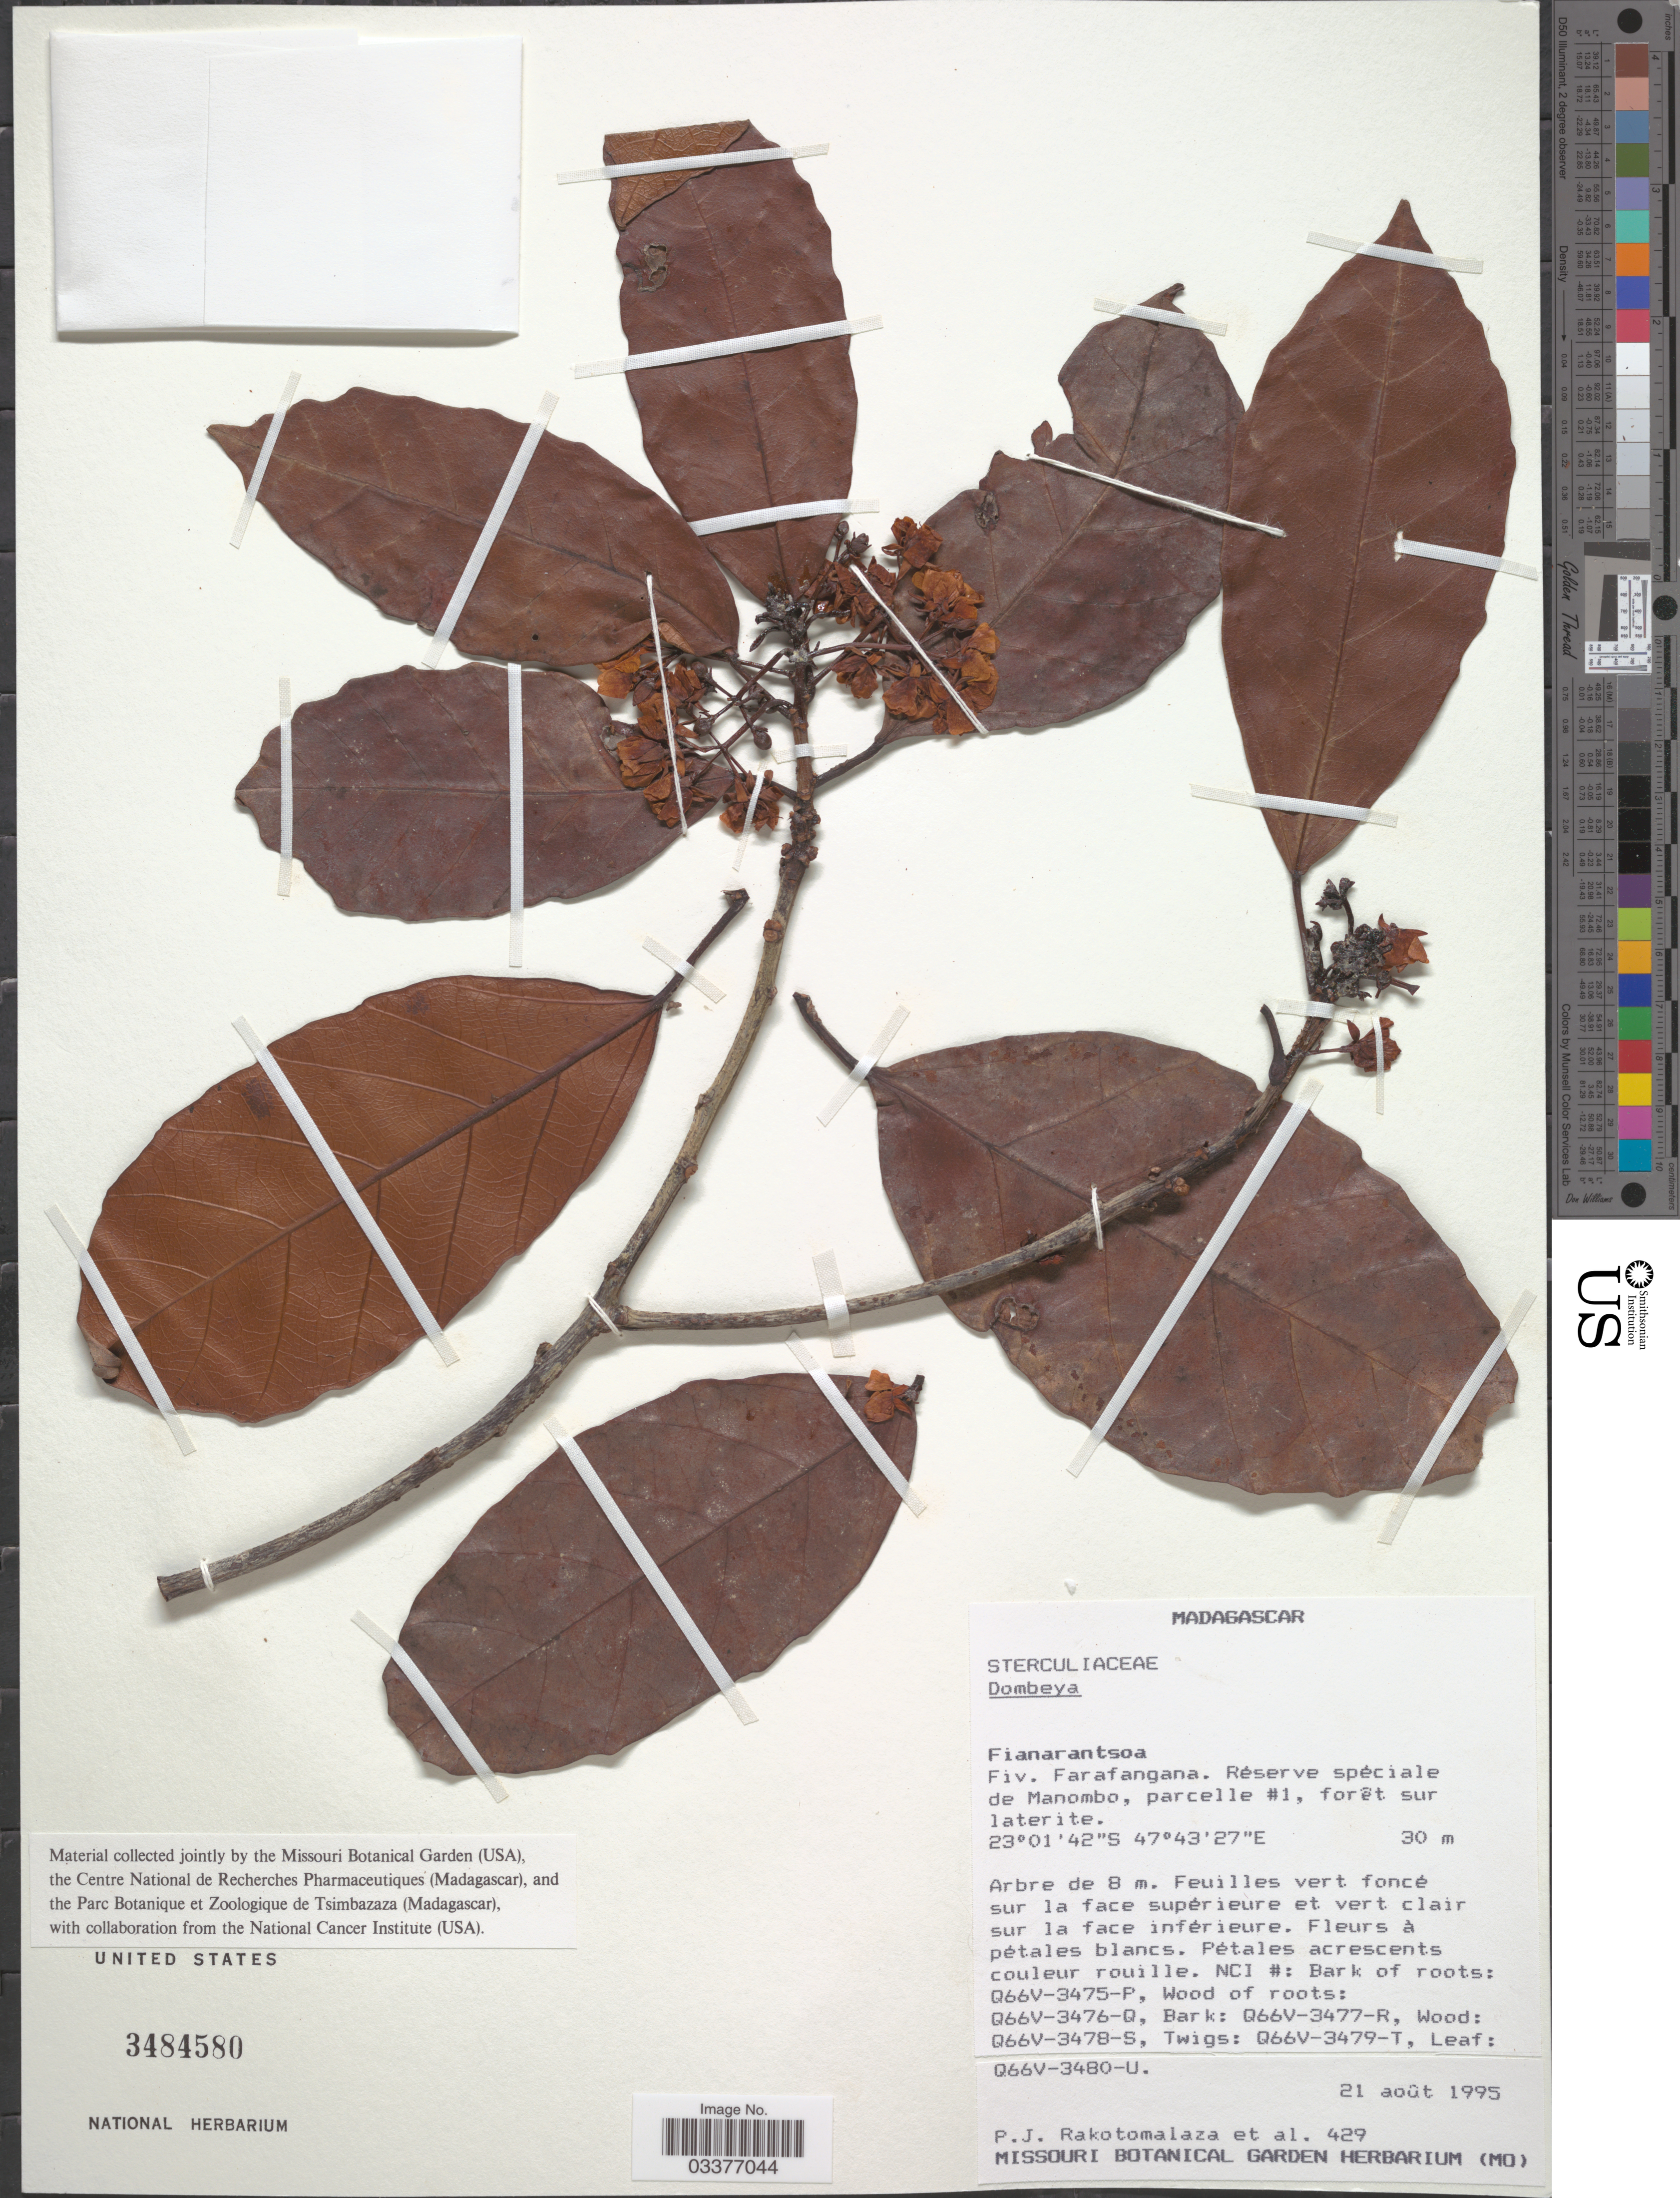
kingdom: Plantae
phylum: Tracheophyta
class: Magnoliopsida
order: Malvales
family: Malvaceae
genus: Dombeya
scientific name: Dombeya sp.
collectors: P. J. Rakotomalaza & et al.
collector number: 429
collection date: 1995-08-21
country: Madagascar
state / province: Atsimo-Atsinanana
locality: Fiv. Farafangana. Réserve spéciale de Manombo, parcelle #1, forêt sur laterite.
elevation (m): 30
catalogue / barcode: US 3484580